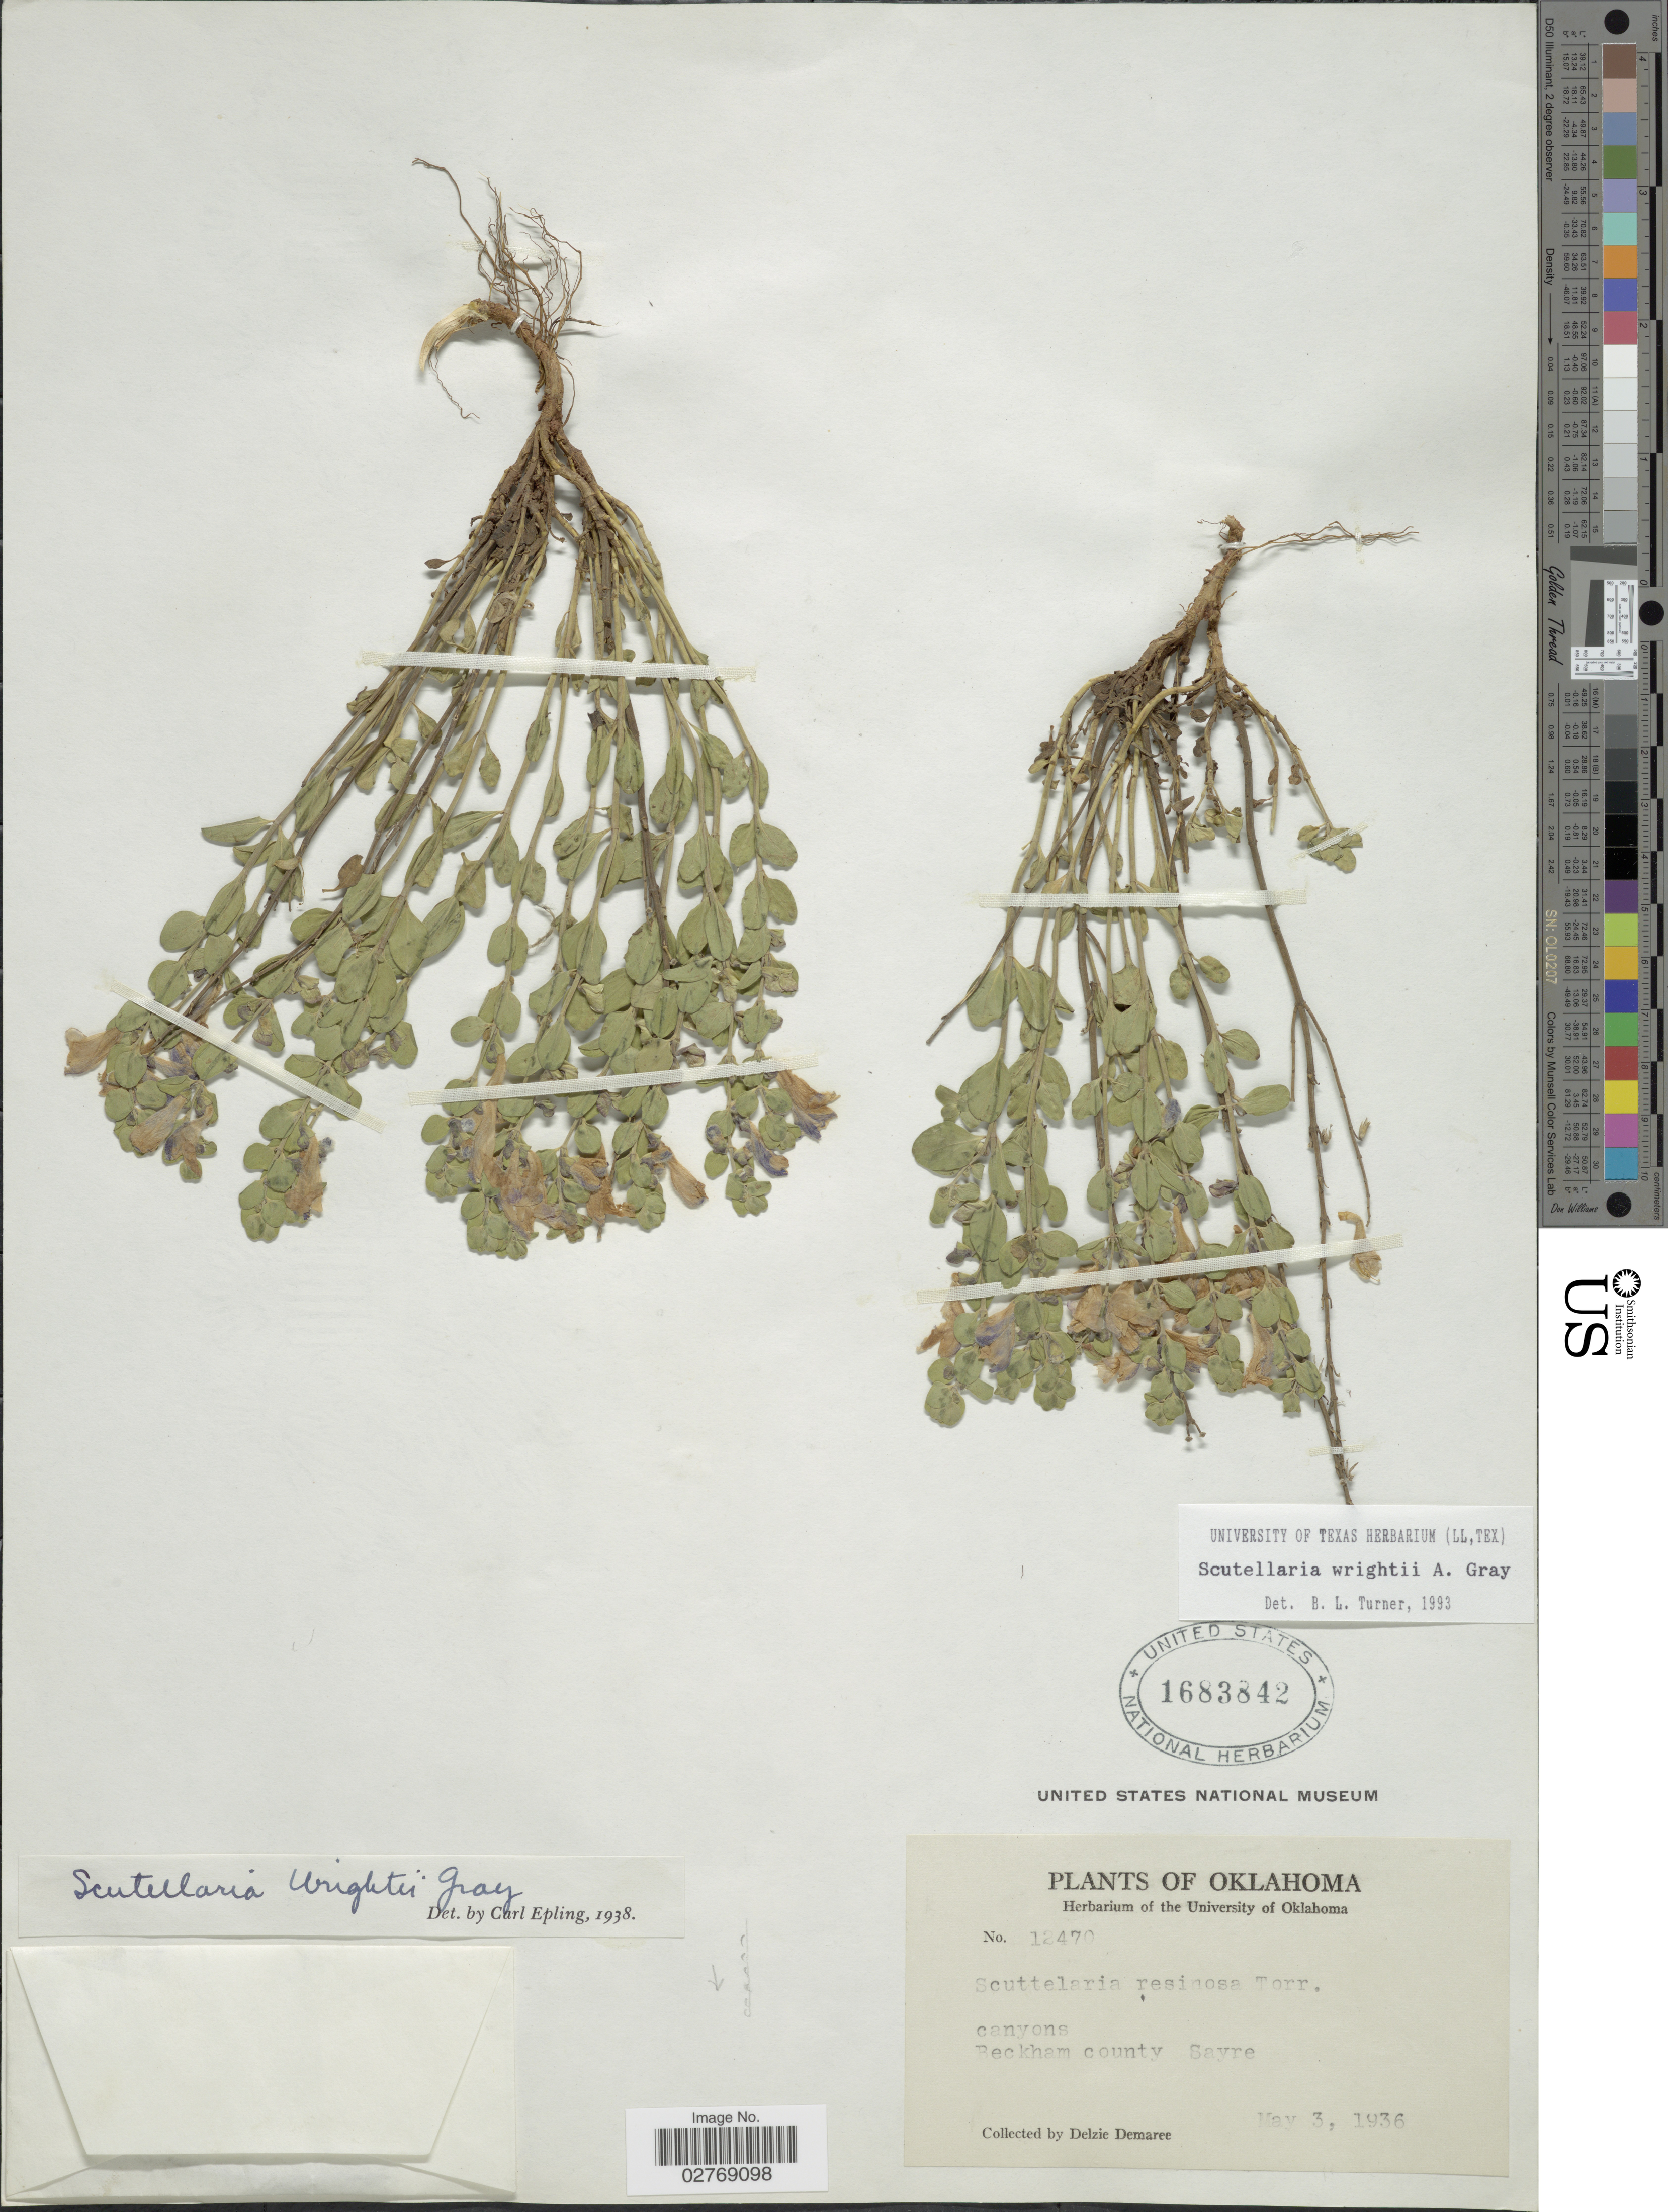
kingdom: Plantae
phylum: Tracheophyta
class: Magnoliopsida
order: Lamiales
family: Lamiaceae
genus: Scutellaria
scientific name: Scutellaria wrightii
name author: A. Gray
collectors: D. Demaree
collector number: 12470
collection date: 1936-05-03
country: United States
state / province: Oklahoma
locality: Beckham county Sayre.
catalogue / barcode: US 1683842